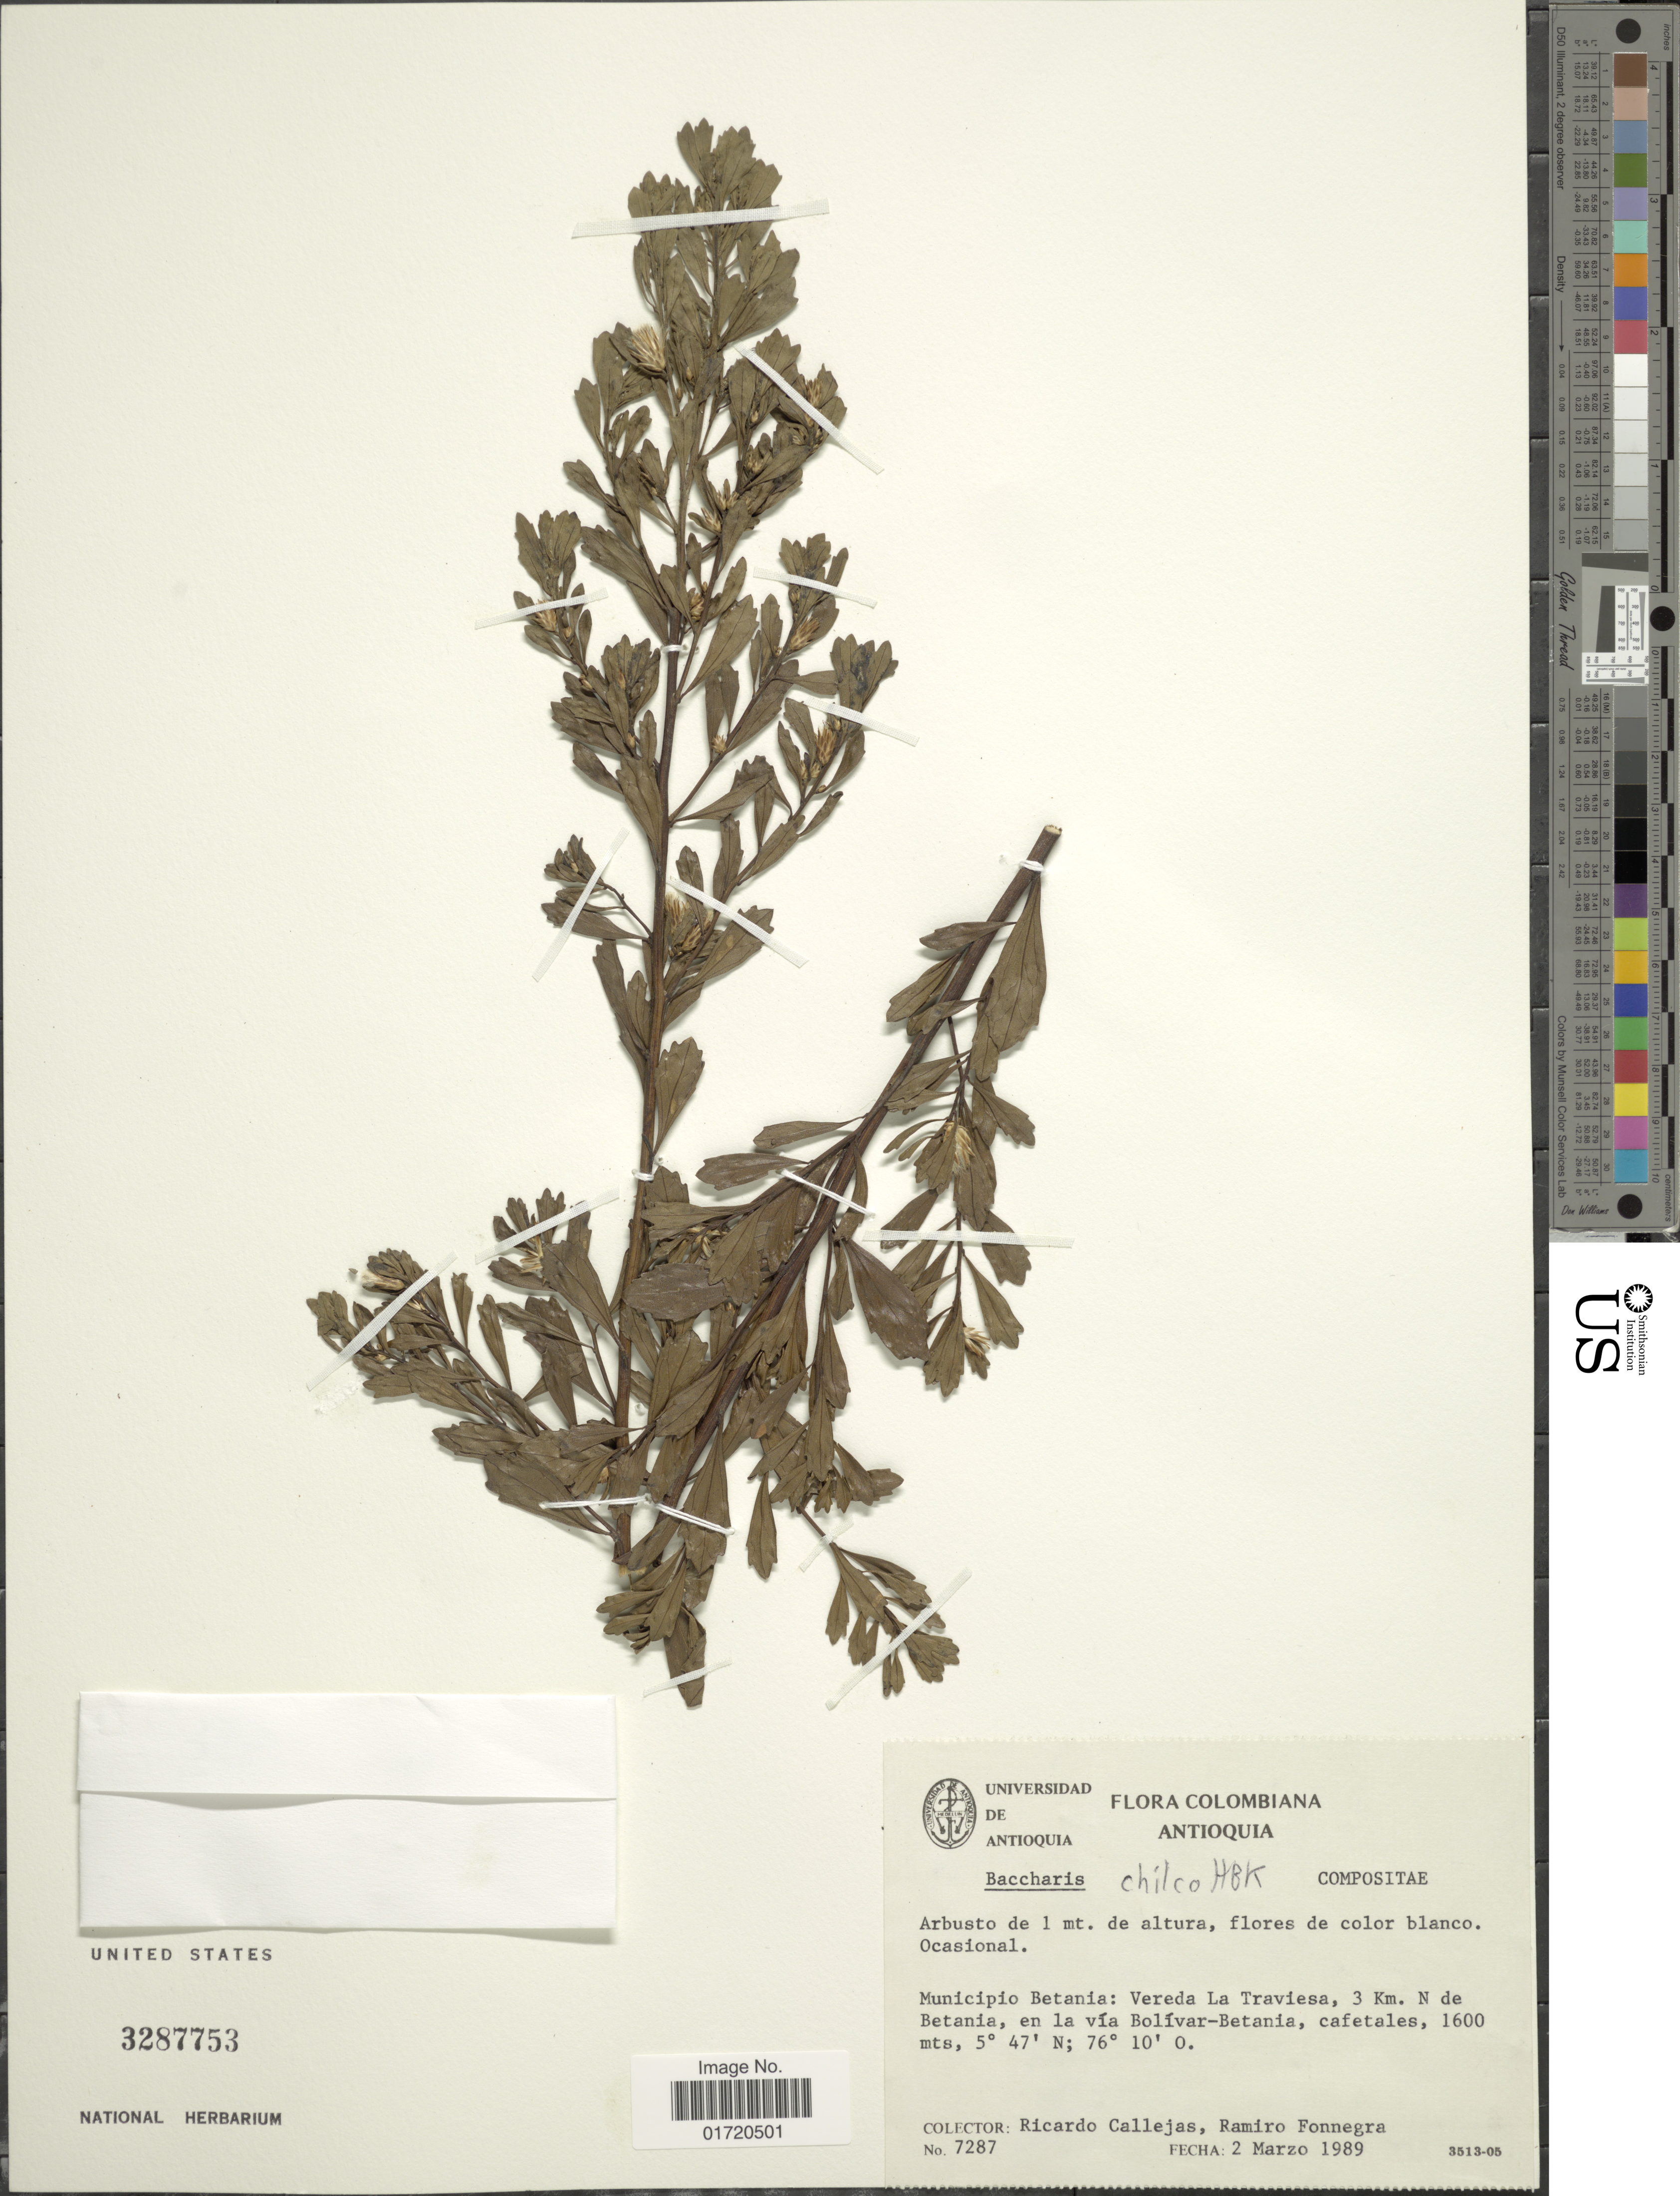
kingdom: Plantae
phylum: Tracheophyta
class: Magnoliopsida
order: Asterales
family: Asteraceae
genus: Baccharis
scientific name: Baccharis chilco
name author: Kunth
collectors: R. Callejas & R. Fonnegra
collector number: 7287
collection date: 1989-03-02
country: Colombia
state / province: Antioquia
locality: Municipio Betania: Verteda La Traviesa, 3 Km. N de betania, en la via Bolivar-Betania.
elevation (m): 1600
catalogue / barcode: US 3287753